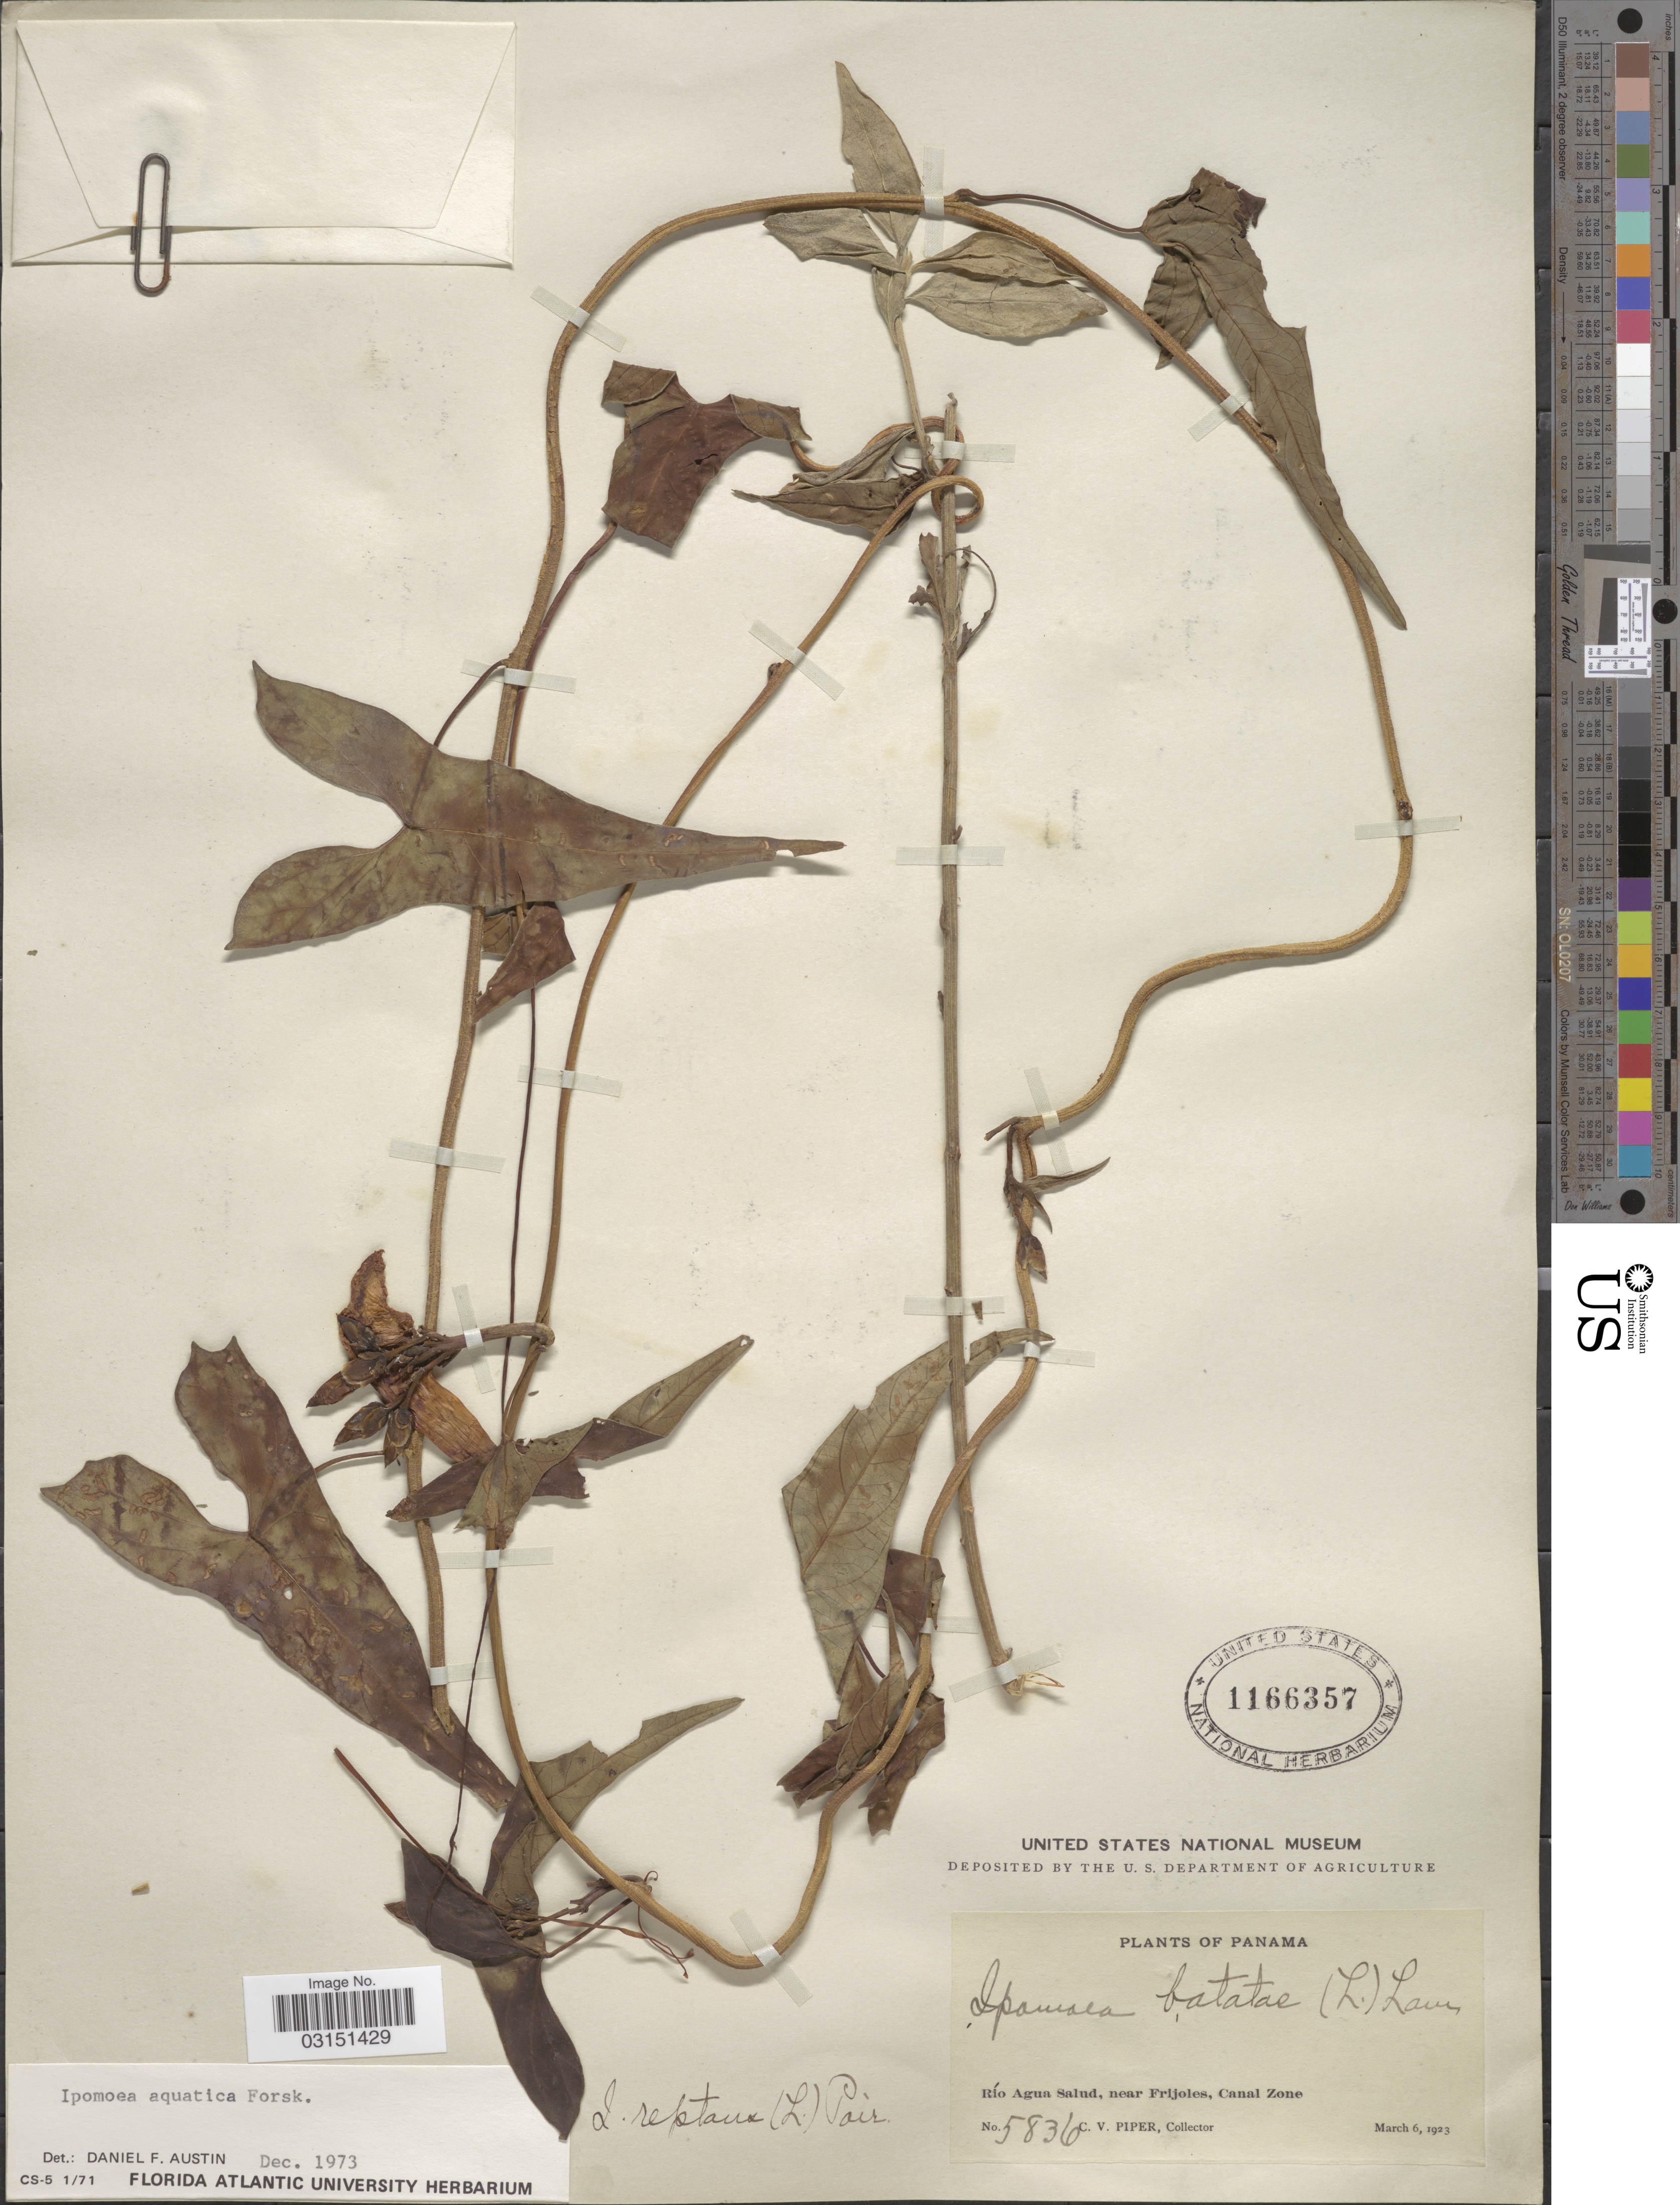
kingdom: Plantae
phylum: Tracheophyta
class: Magnoliopsida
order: Solanales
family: Convolvulaceae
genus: Ipomoea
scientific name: Ipomoea squamosa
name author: Choisy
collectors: C. V. Piper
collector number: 5836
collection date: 1923-03-06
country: Panama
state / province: Colón / Panamá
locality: Río Agua Salud, near Frijoles, Canal Zone.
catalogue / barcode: US 1166357